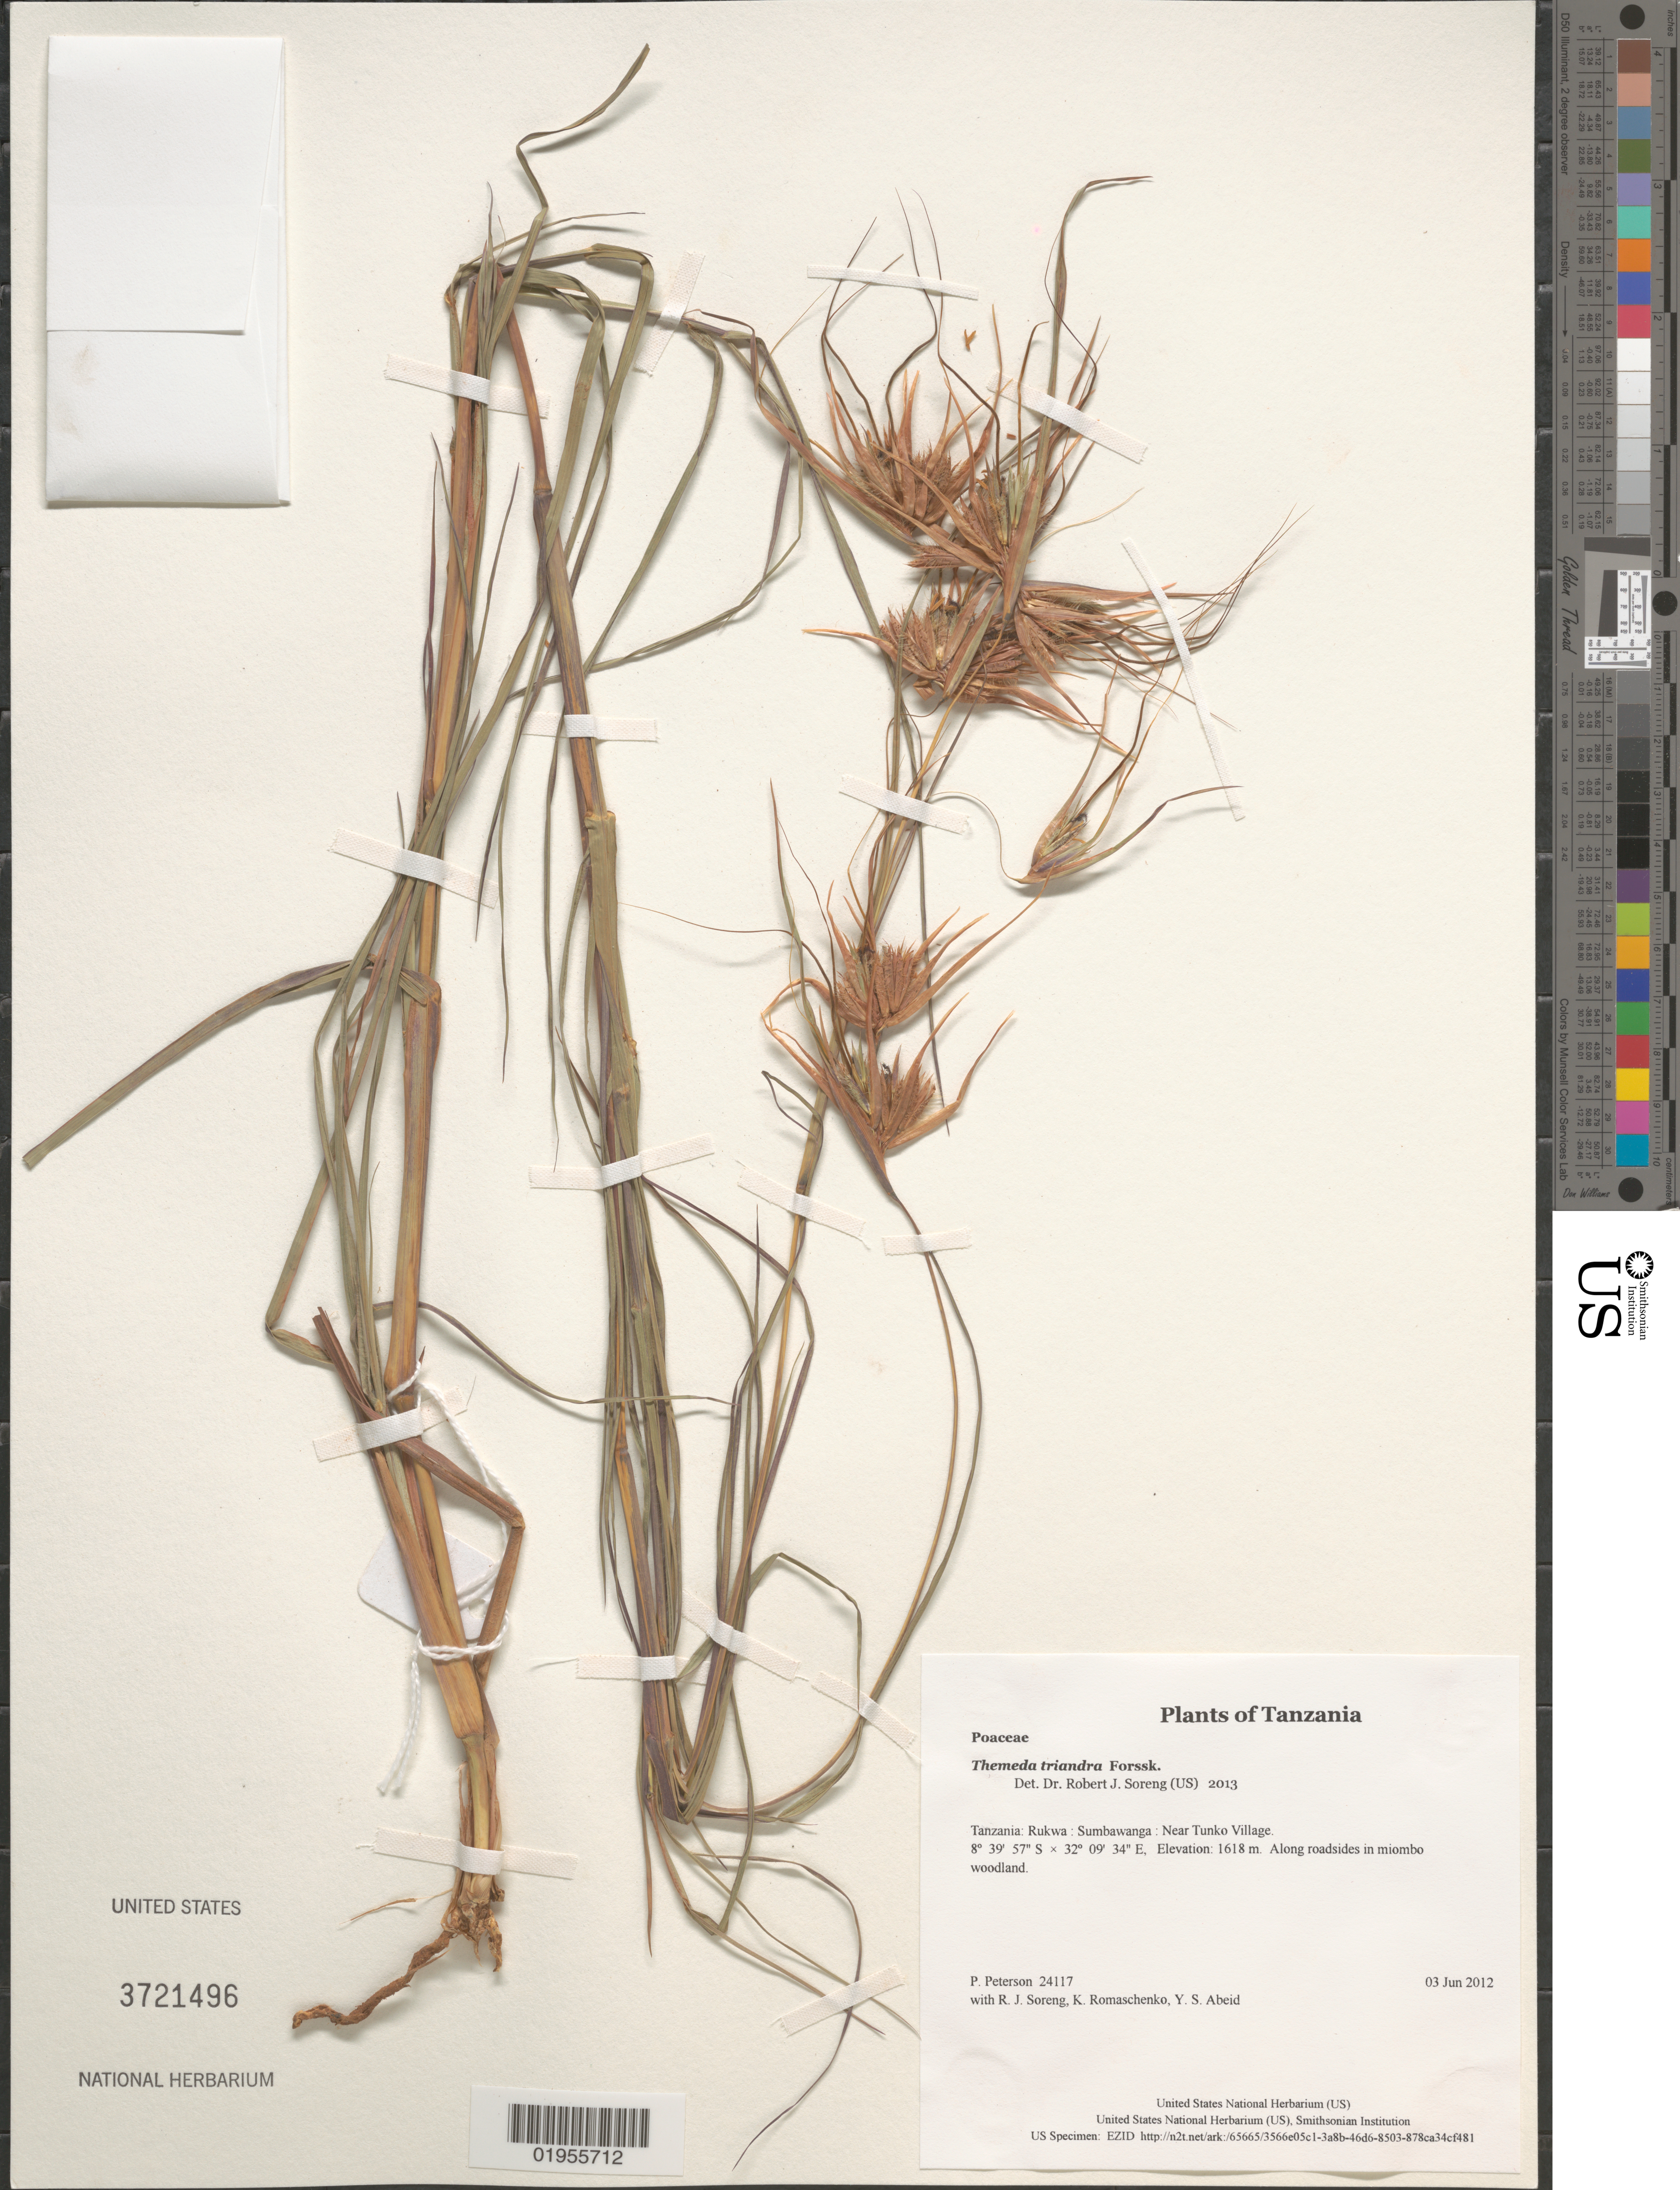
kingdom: Plantae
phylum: Tracheophyta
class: Liliopsida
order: Poales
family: Poaceae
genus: Themeda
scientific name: Themeda triandra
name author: Forssk.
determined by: Soreng, Robert J., Research Associate (BOT), Smithsonian Institution - National Museum of Natural History (UNITED STATES)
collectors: P. M. Peterson, R. J. Soreng, K. Romaschenko & Y. Abeid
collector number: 24117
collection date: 2012-06-03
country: Tanzania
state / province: Rukwa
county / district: Sumbawanga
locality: Near Tunko Village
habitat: Along roadsides in miombo woodland.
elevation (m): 1618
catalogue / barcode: US 3721496